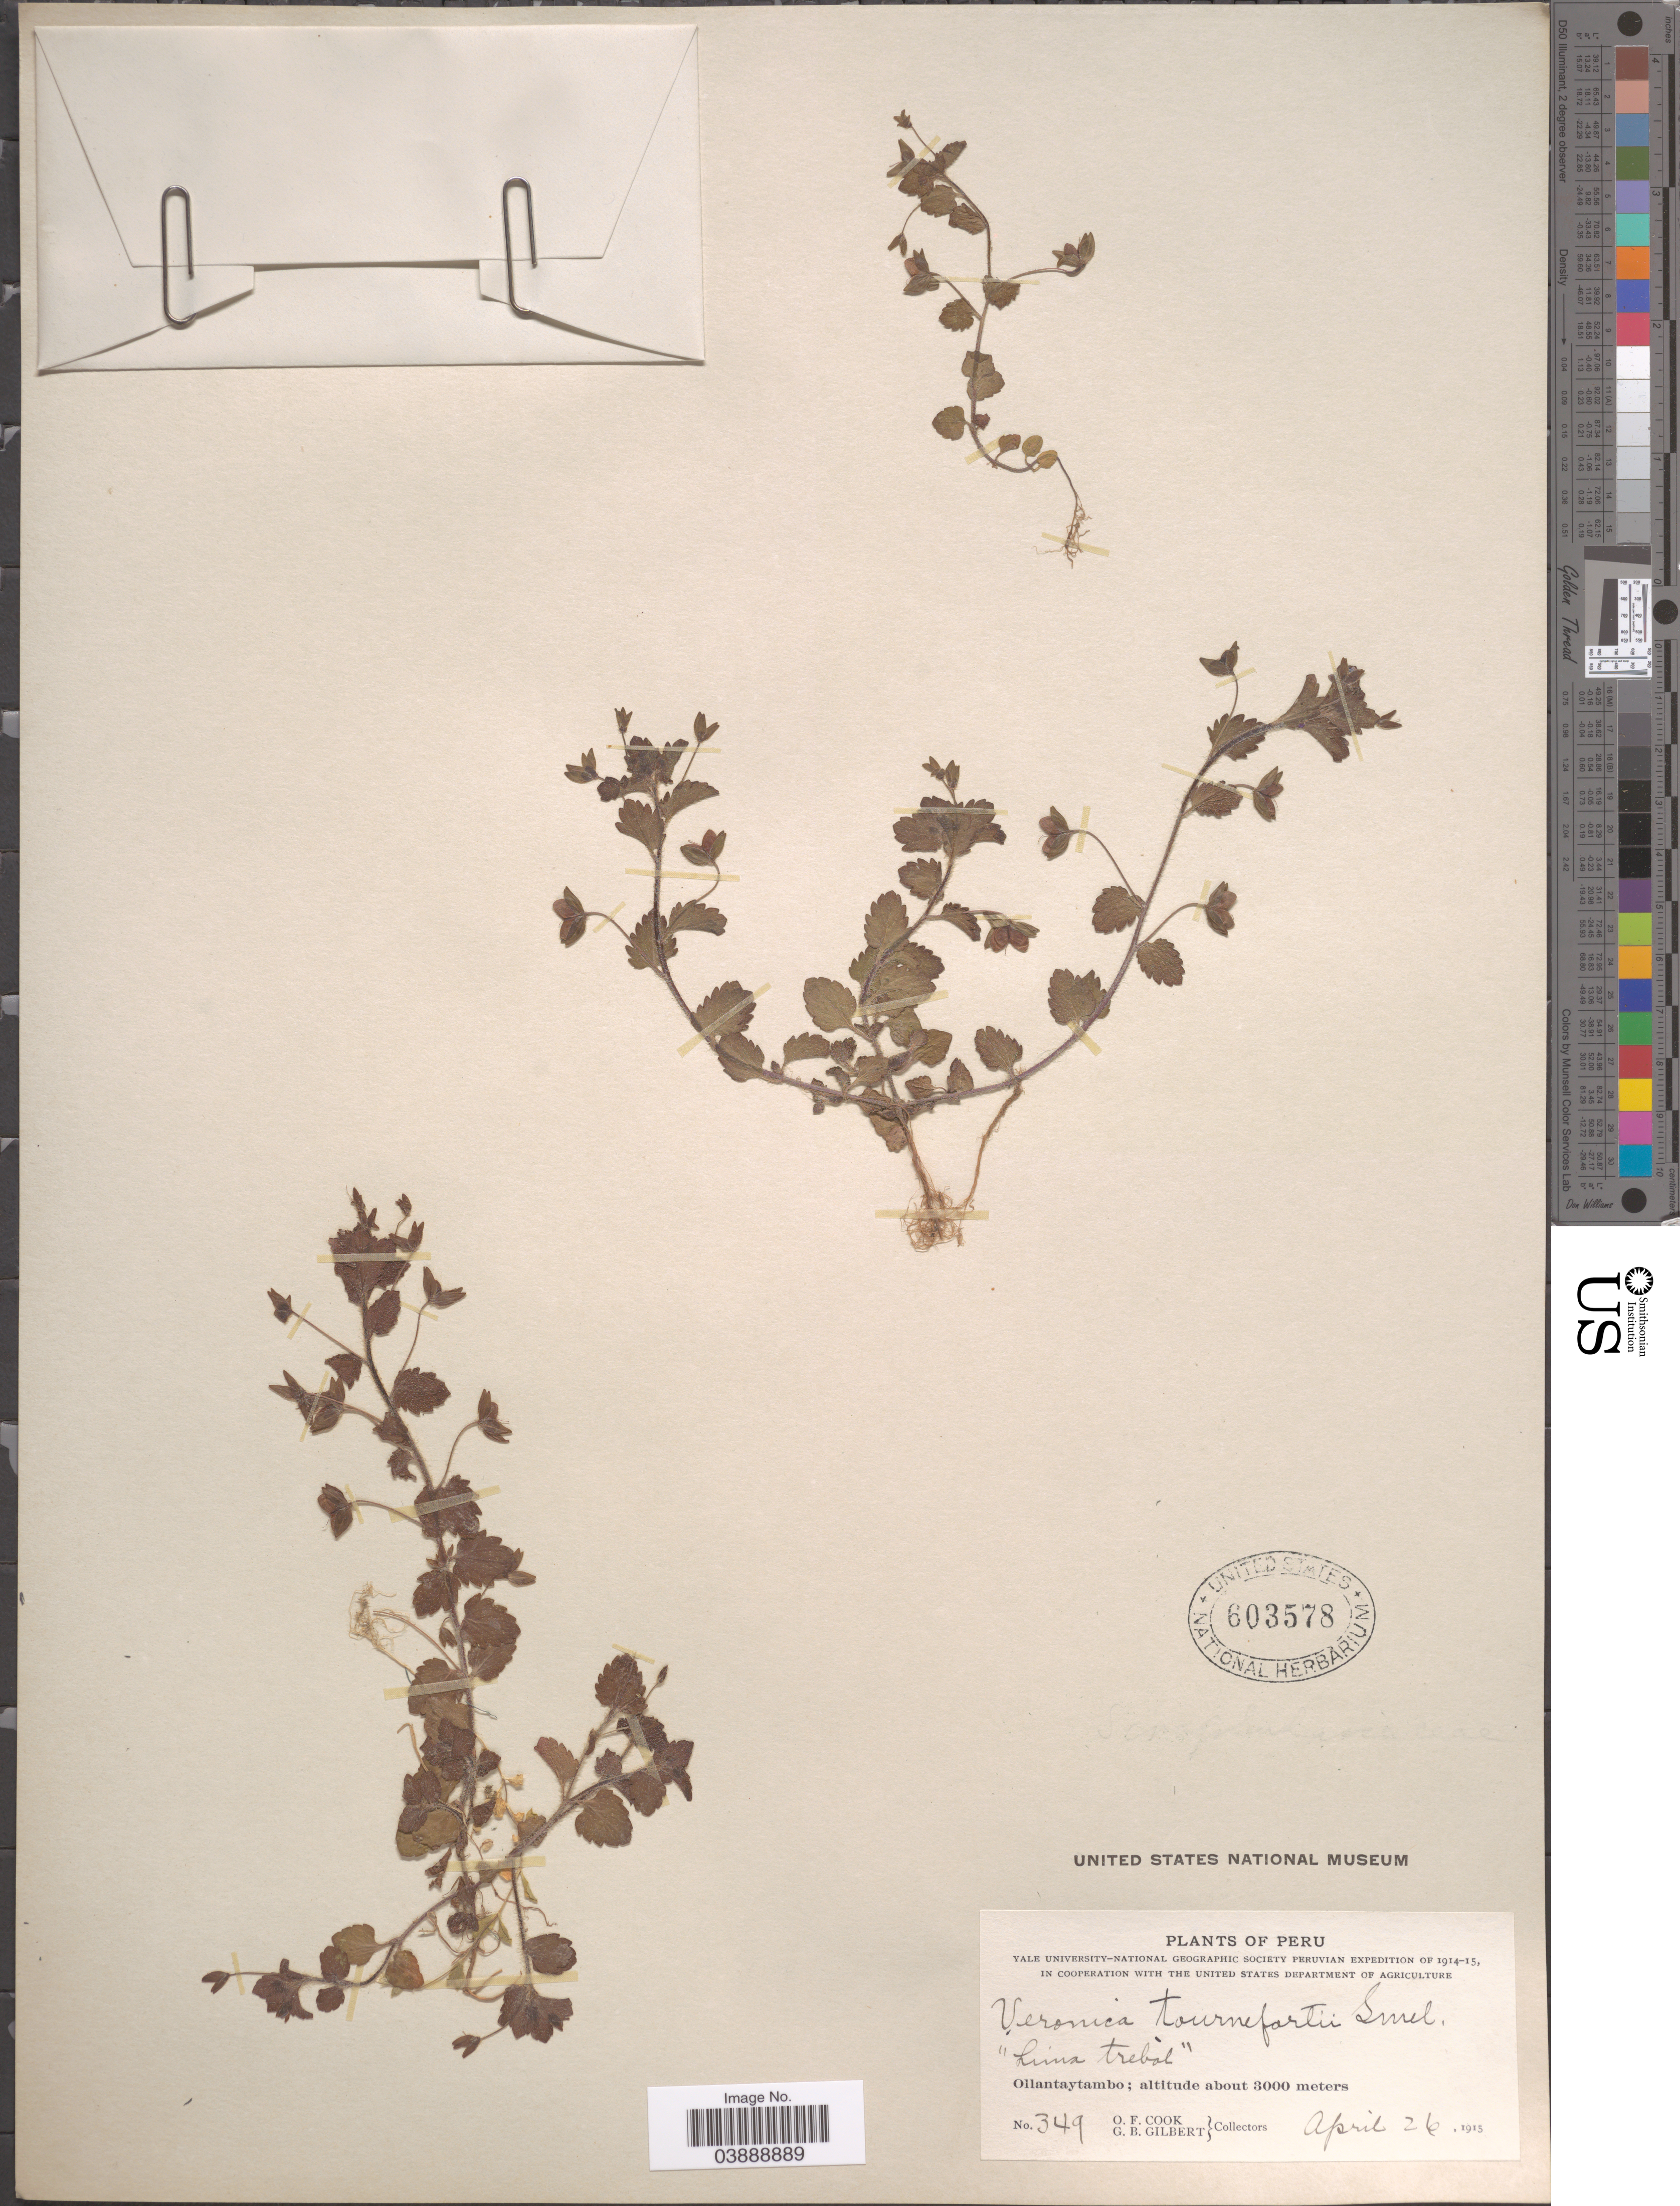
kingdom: Plantae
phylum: Tracheophyta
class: Magnoliopsida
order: Lamiales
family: Plantaginaceae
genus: Veronica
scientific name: Veronica persica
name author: Poir.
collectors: O. F. Cook & G. B. Gilbert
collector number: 349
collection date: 1915-04-26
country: Peru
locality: Ollantaytambo.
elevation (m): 3000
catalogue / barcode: US 603578